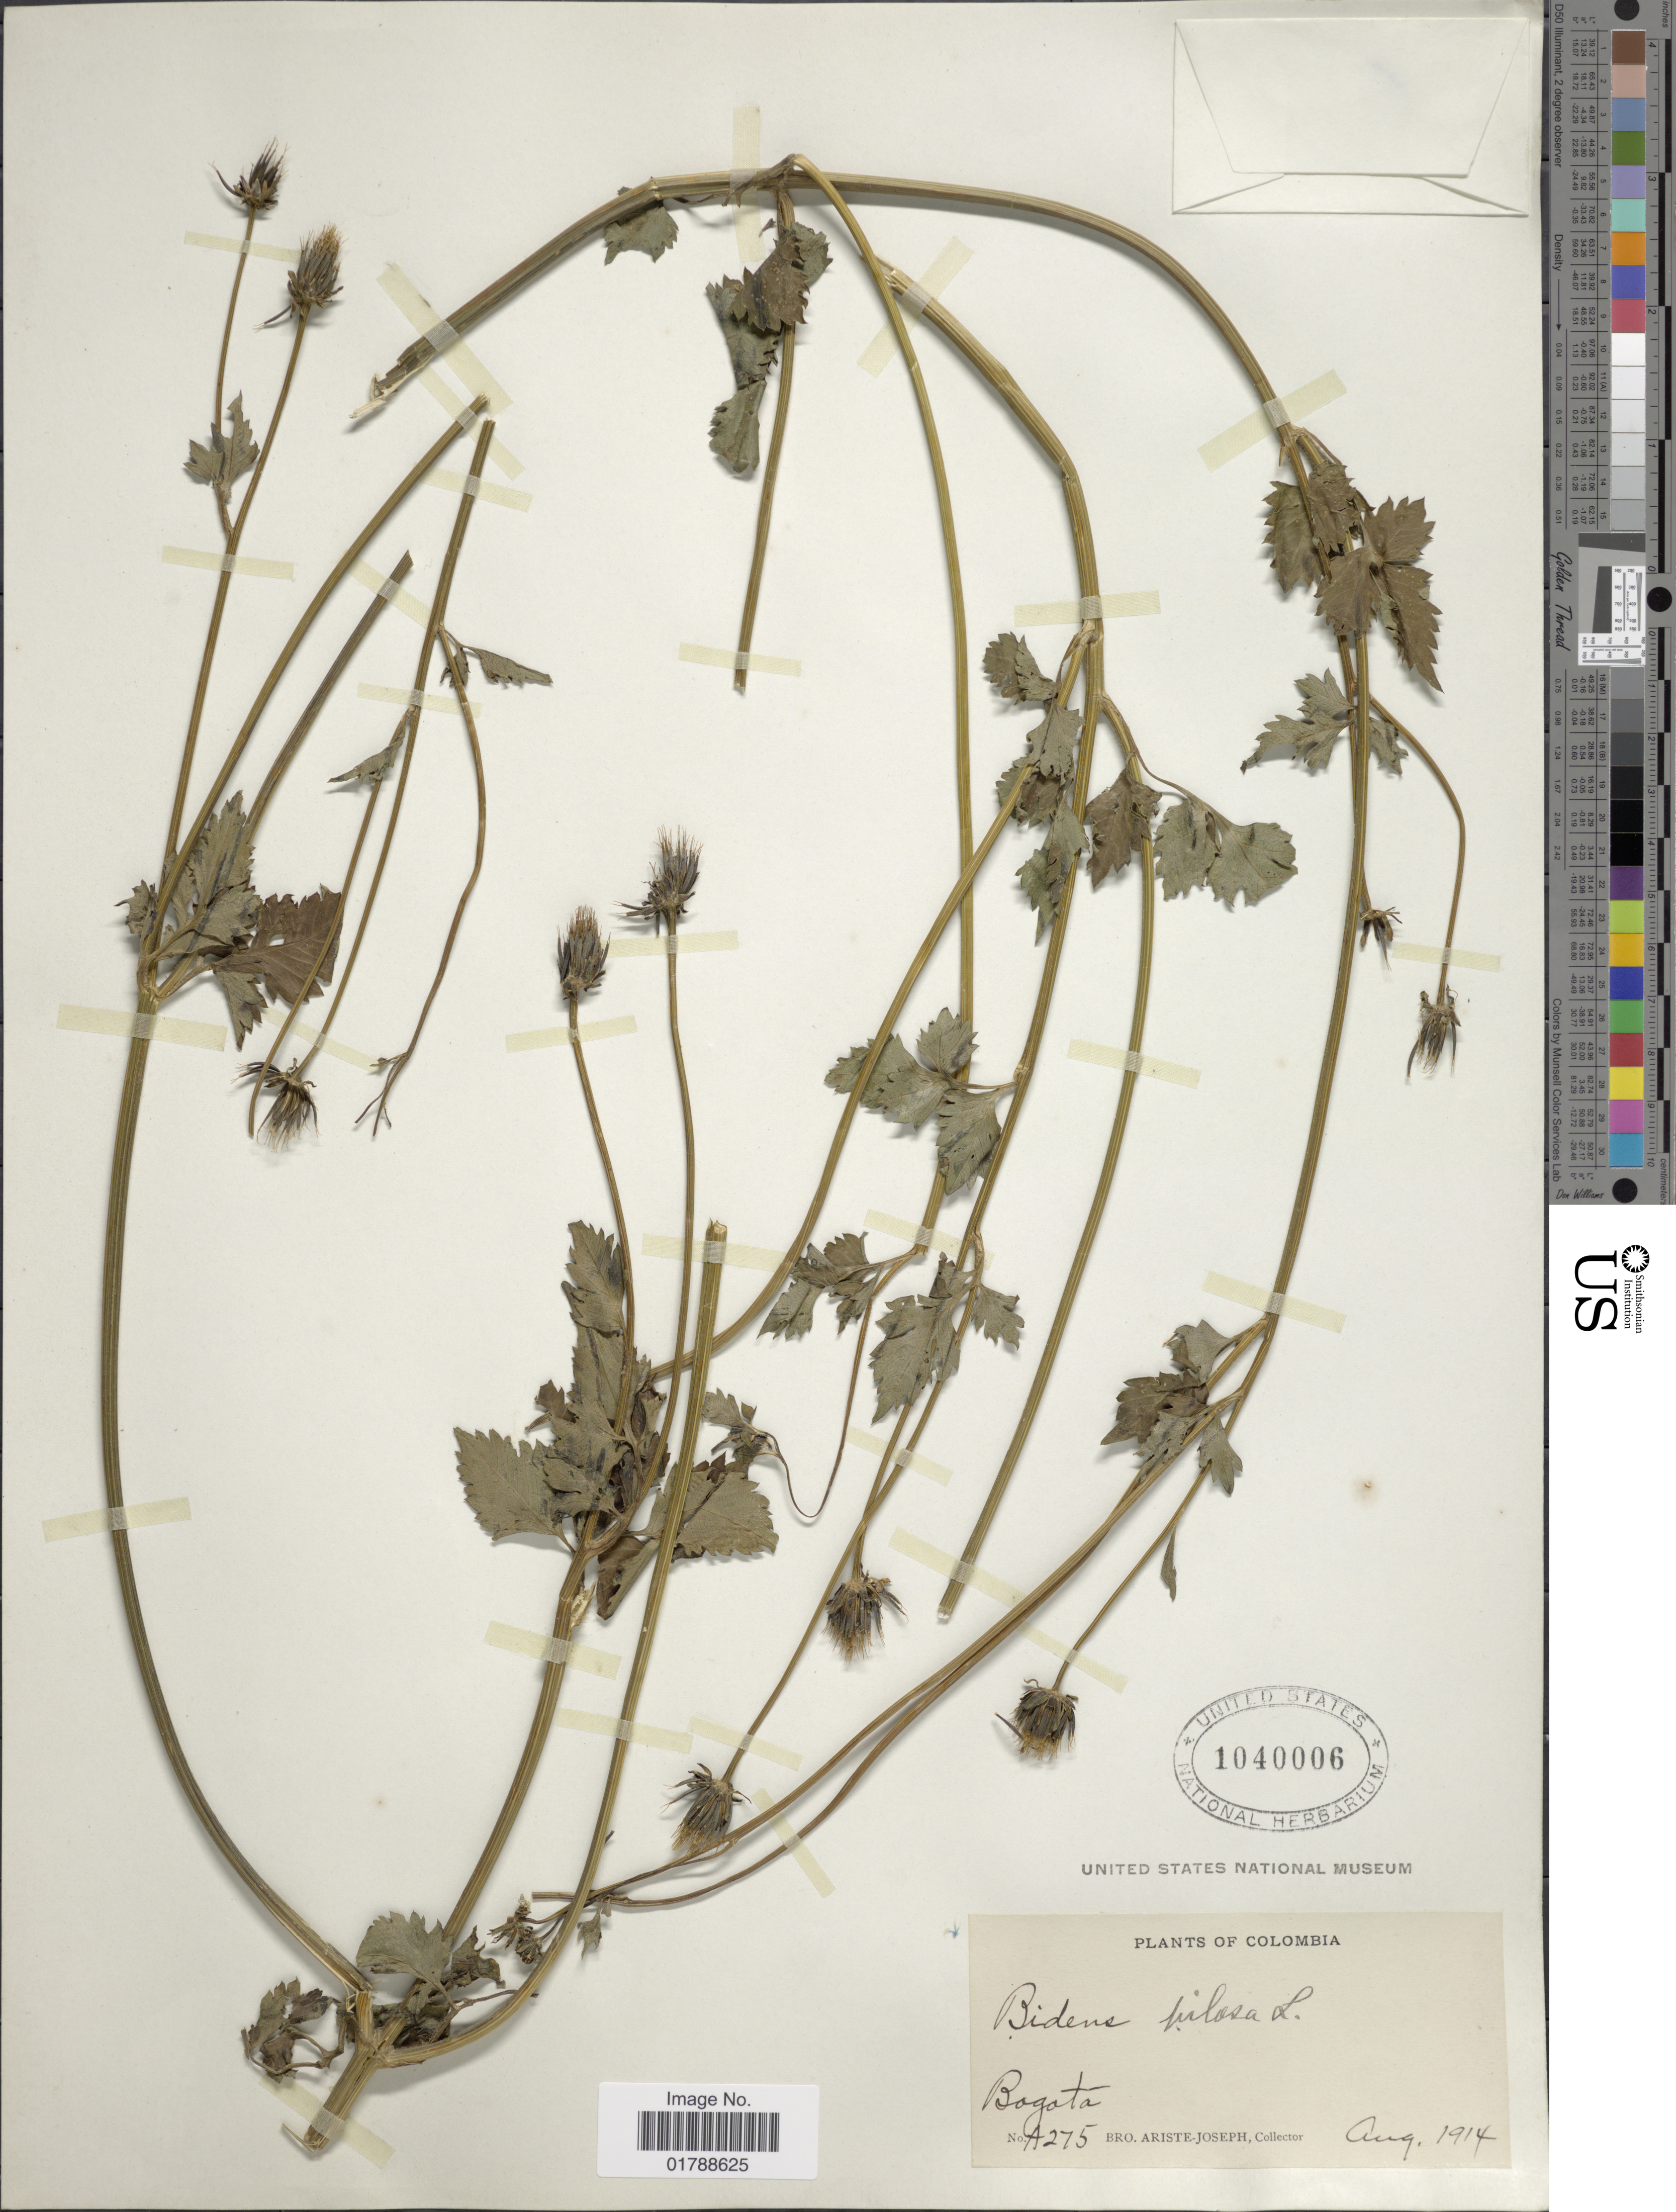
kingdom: Plantae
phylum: Tracheophyta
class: Magnoliopsida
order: Asterales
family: Asteraceae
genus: Bidens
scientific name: Bidens pilosa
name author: L.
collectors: Bro. Ariste-Joseph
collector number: A275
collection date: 1914-08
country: Colombia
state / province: Bogota D.C.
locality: Bogotá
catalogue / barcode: US 1040006